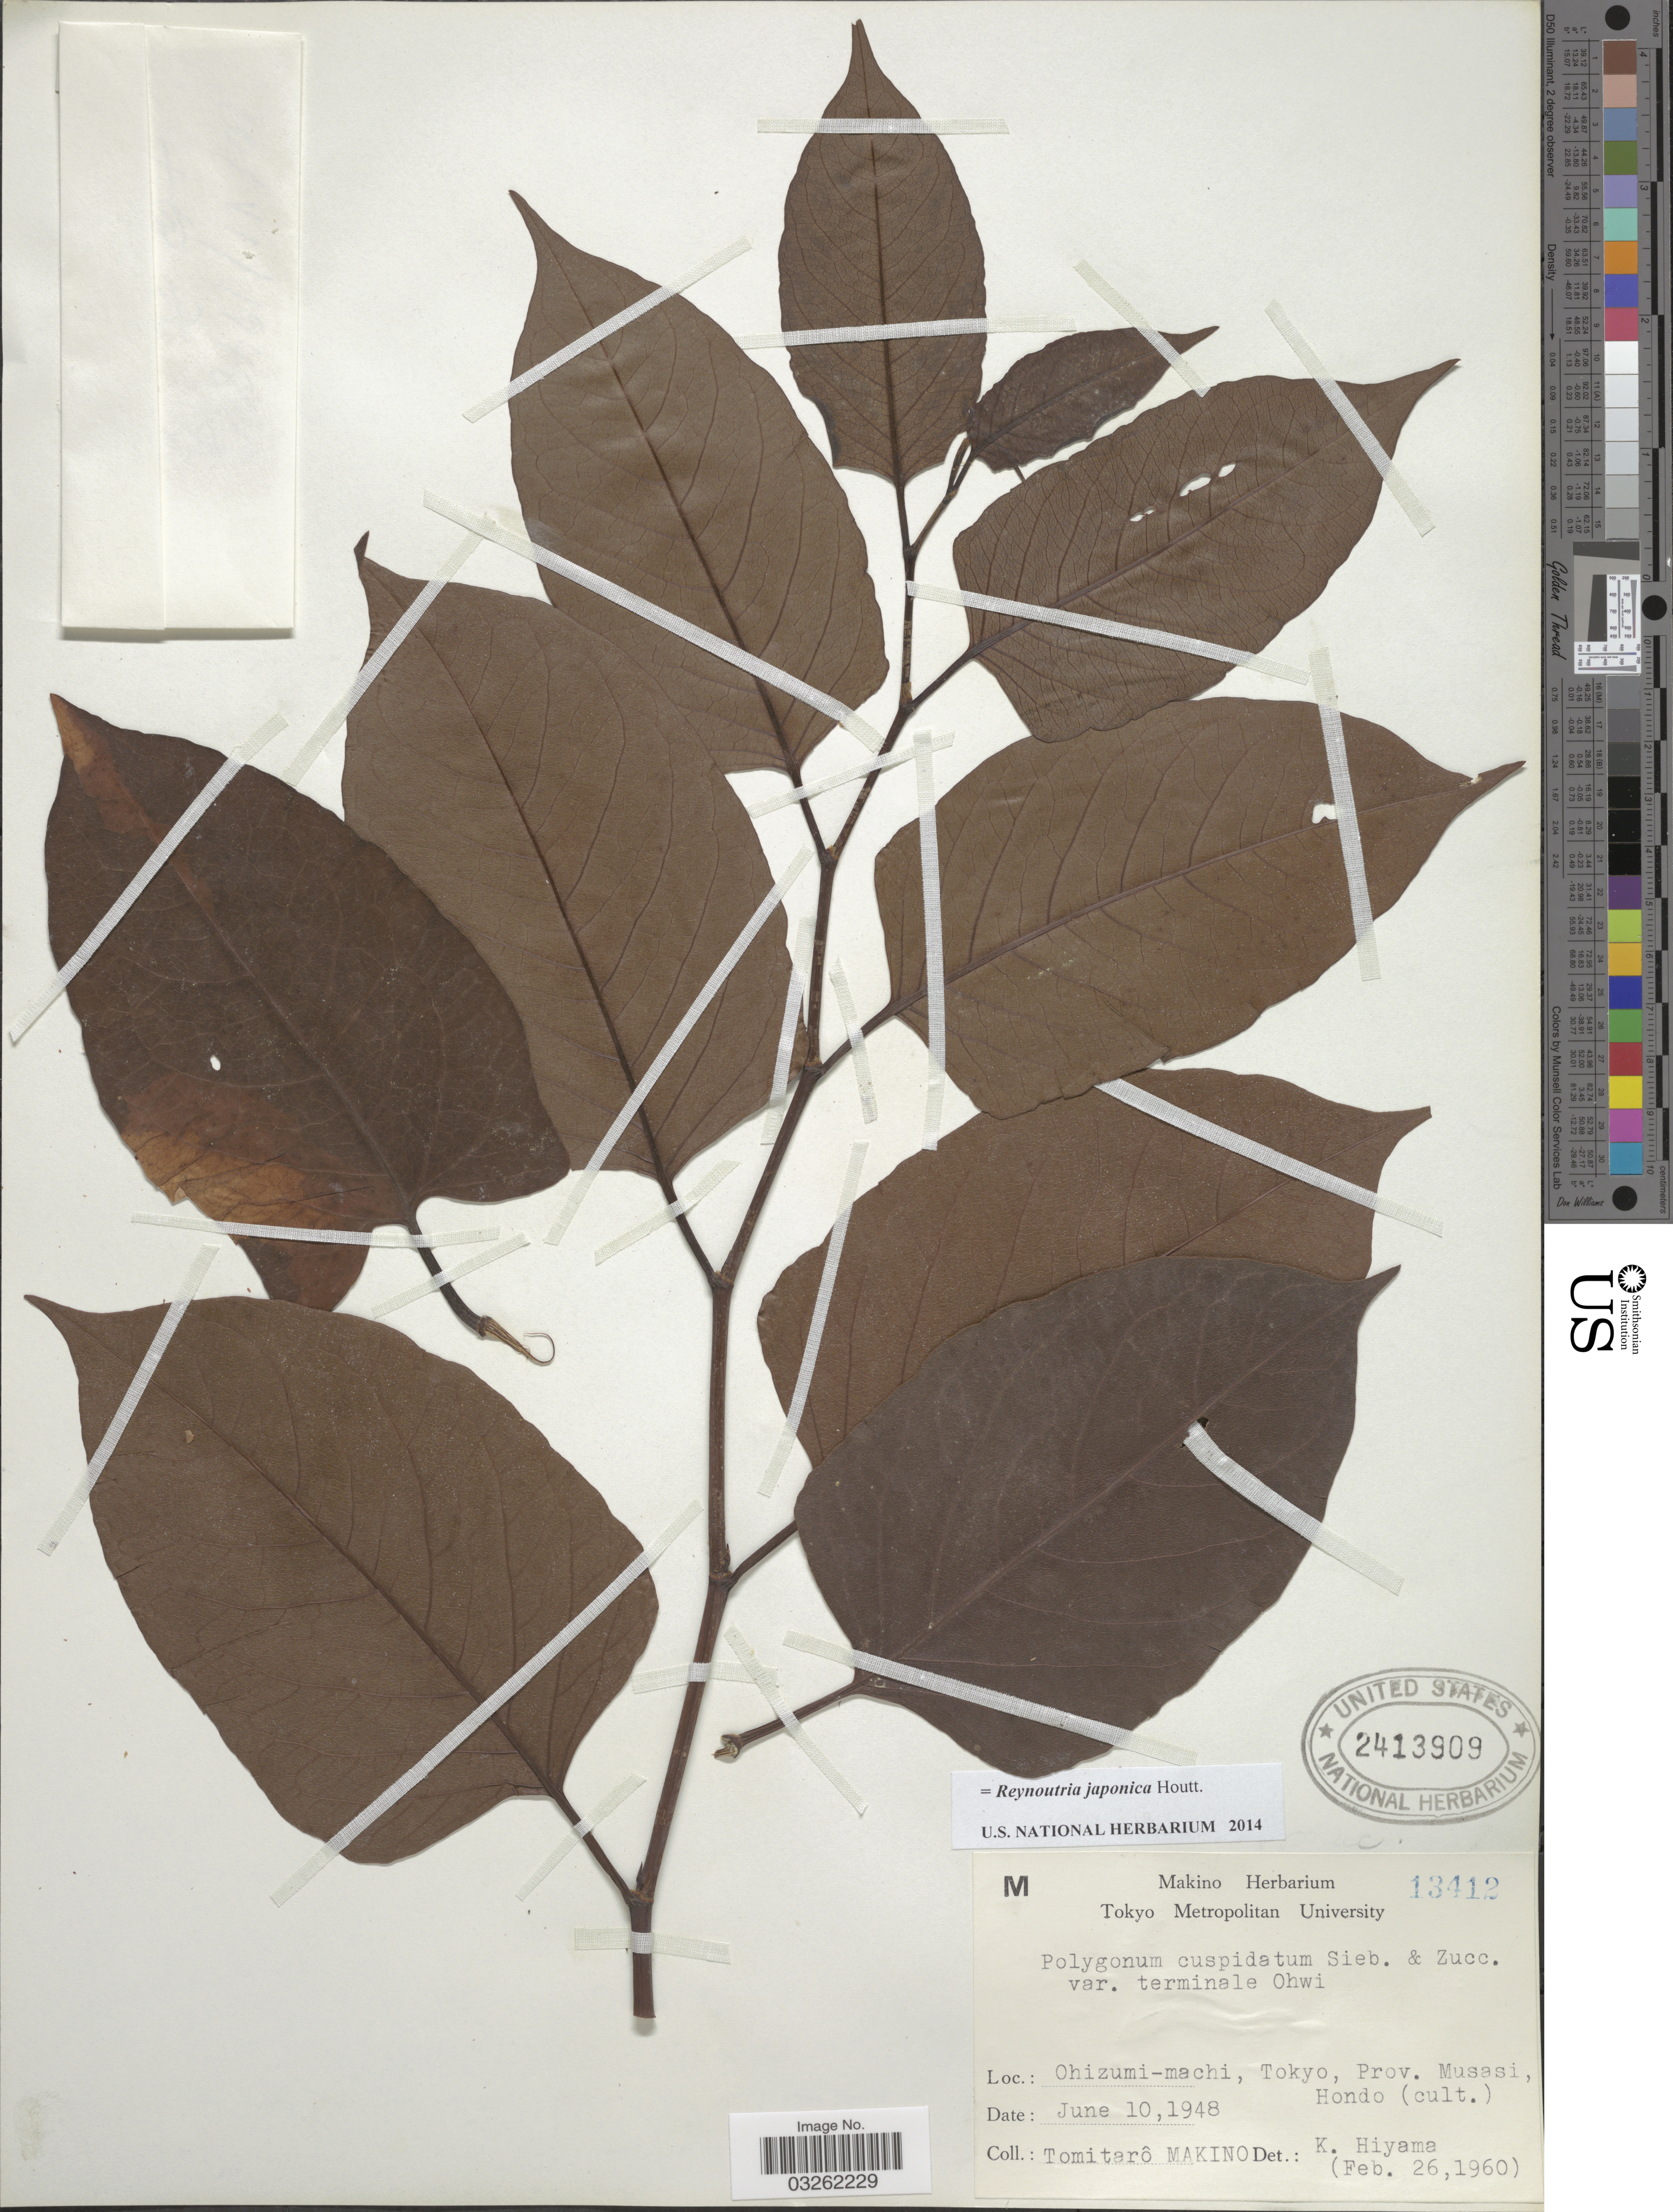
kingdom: Plantae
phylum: Tracheophyta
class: Magnoliopsida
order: Caryophyllales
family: Polygonaceae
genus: Reynoutria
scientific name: Reynoutria japonica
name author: Houtt.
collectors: T. Makino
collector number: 13412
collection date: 1948-06-10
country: Japan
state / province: Tokyo, Federal City of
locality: Ohizumi-machi, Tokyo, Prov. Musasi, Hondo.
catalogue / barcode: US 2413909